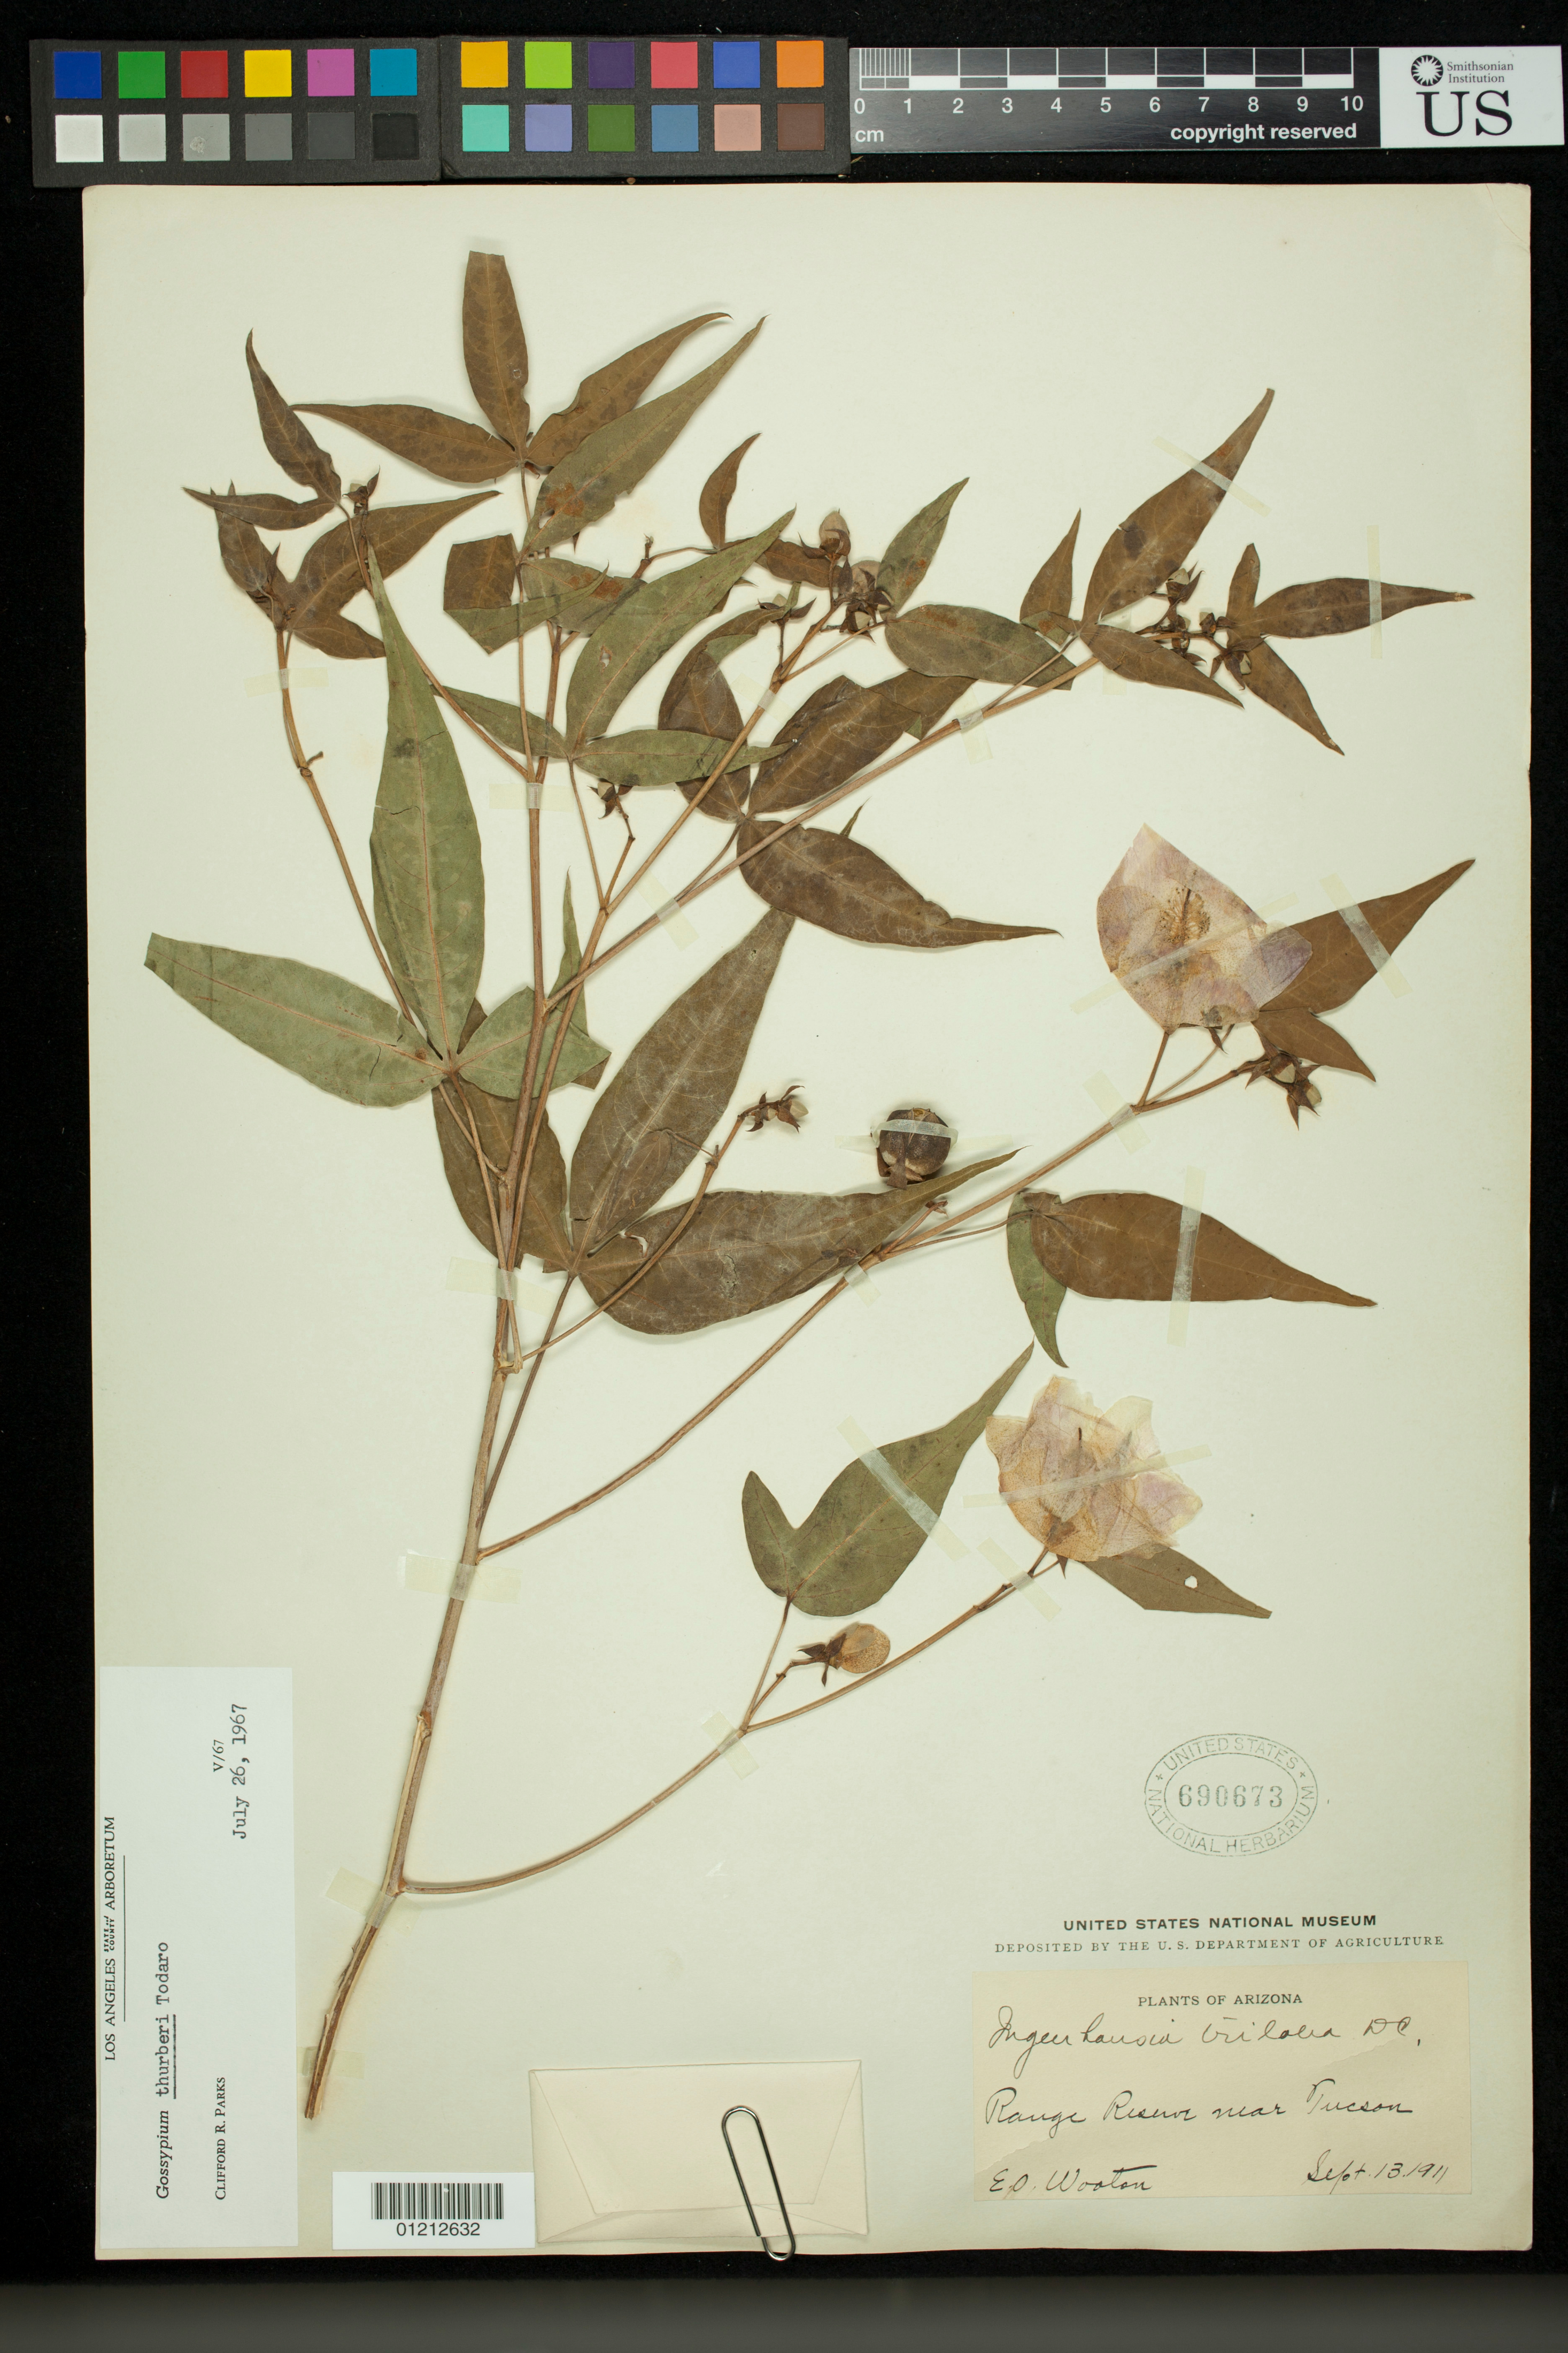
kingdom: Plantae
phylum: Tracheophyta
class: Magnoliopsida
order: Malvales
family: Malvaceae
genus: Gossypium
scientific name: Gossypium thurberi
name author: Tod.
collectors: E. O. Wooton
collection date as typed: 13 Sep 1911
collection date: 1911-09-13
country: United States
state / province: Arizona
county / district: Pima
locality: Range Reserve near Tucson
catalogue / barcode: US 690673